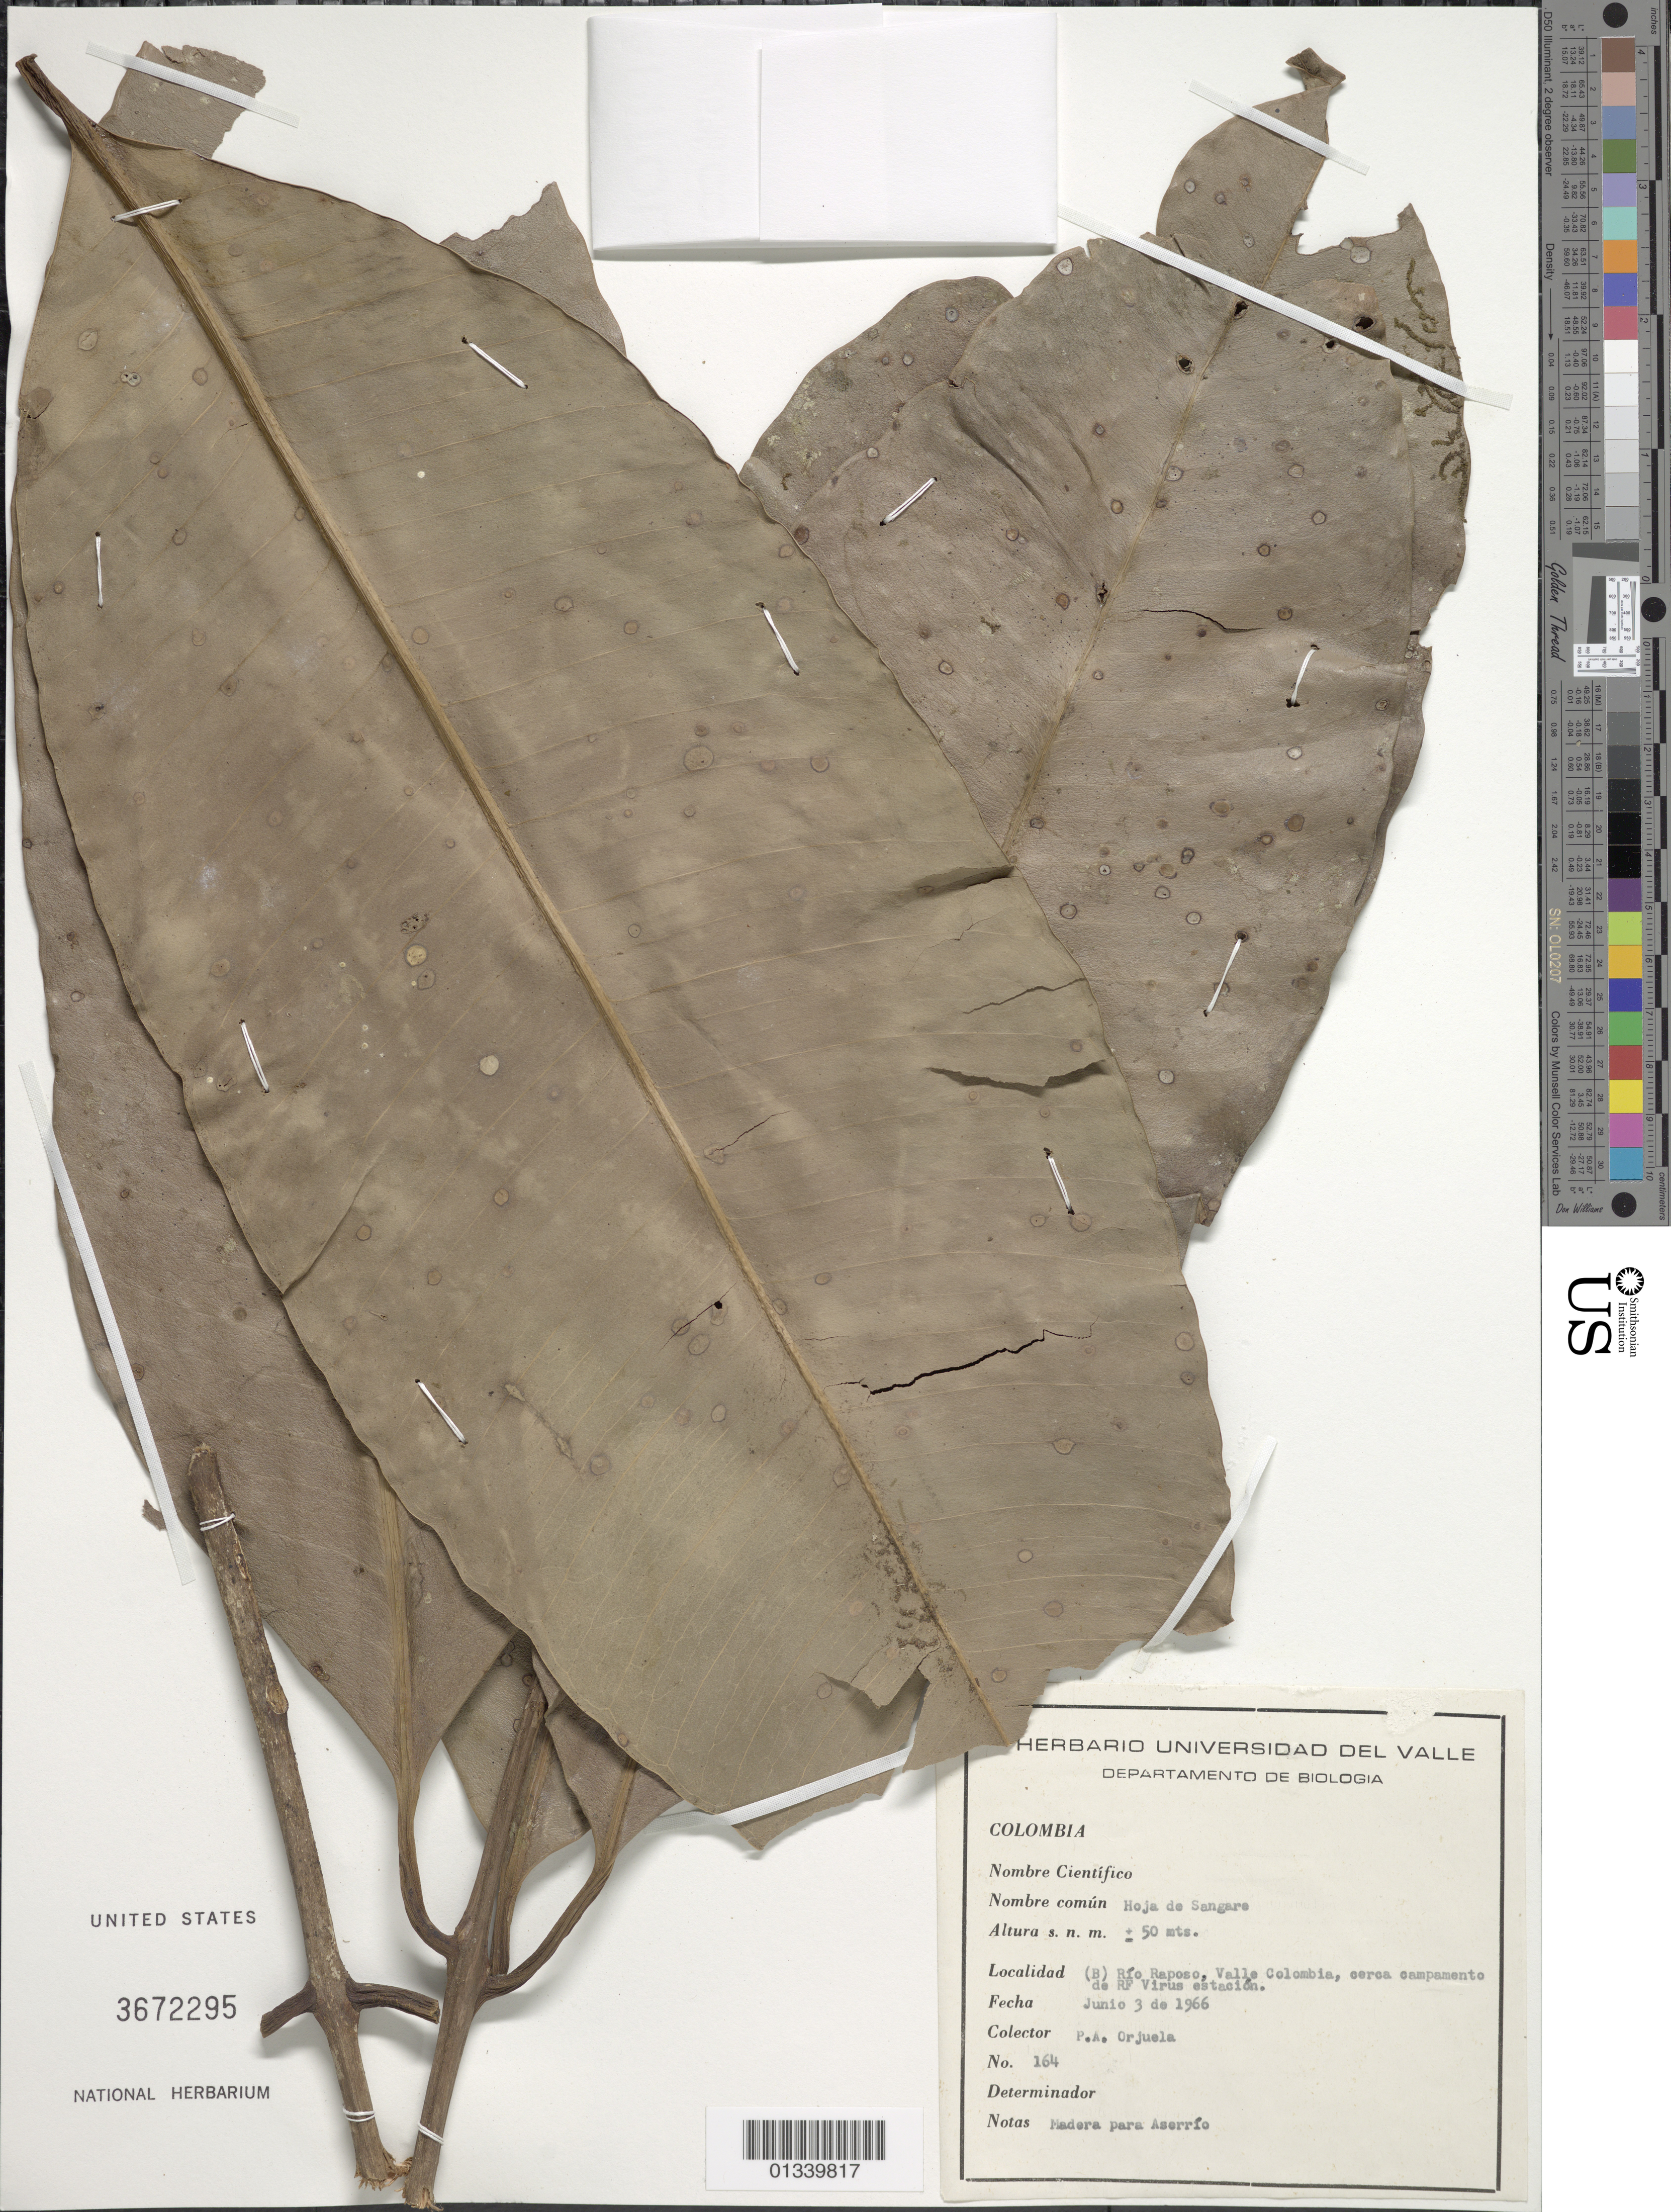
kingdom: Plantae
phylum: Tracheophyta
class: Magnoliopsida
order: Ericales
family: Sapotaceae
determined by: Londoño-Echeverri, Y.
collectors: P. A. Orjuela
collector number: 164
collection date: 1966-06-03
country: Colombia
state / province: Valle del Cauca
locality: (B) Rio Raposo, cerca campamento RF Virus estacion.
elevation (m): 50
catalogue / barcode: US 3672295